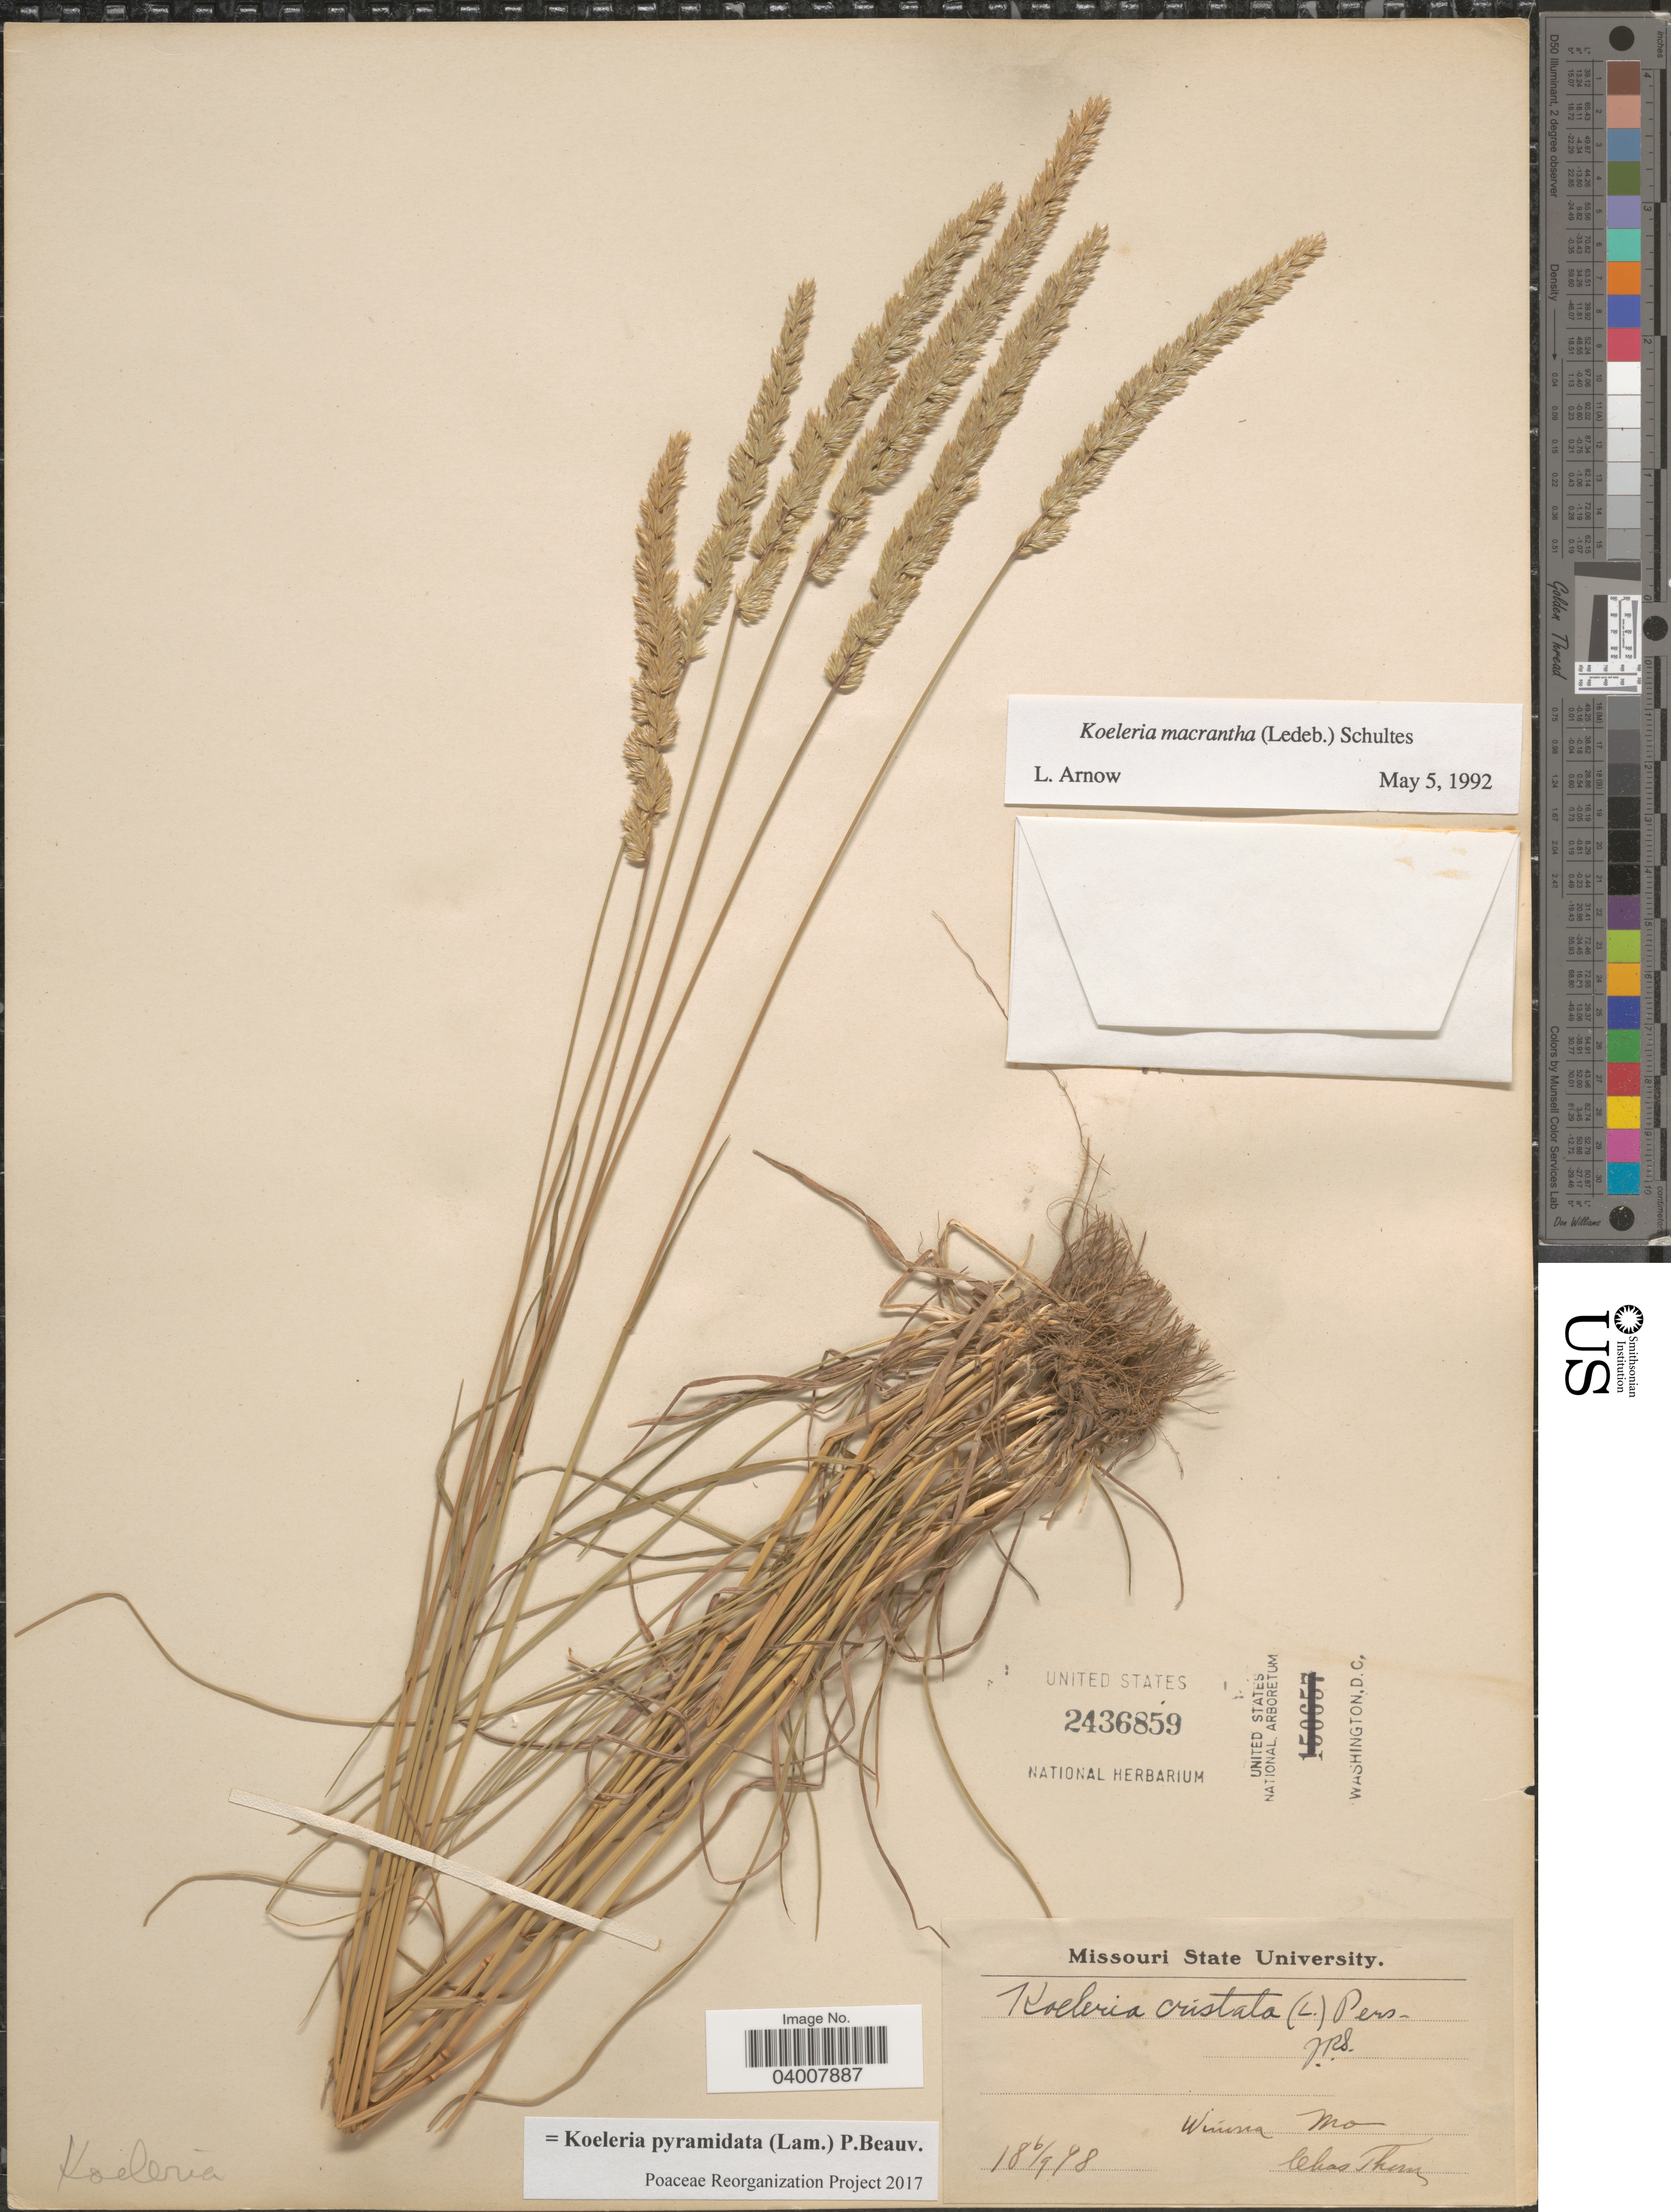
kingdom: Plantae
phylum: Tracheophyta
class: Liliopsida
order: Poales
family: Poaceae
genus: Koeleria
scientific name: Koeleria pyramidata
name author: (Lam.) P. Beauv.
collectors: C. Thorn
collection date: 1898-09-06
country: United States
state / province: Missouri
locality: Winona.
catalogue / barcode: US 2436859